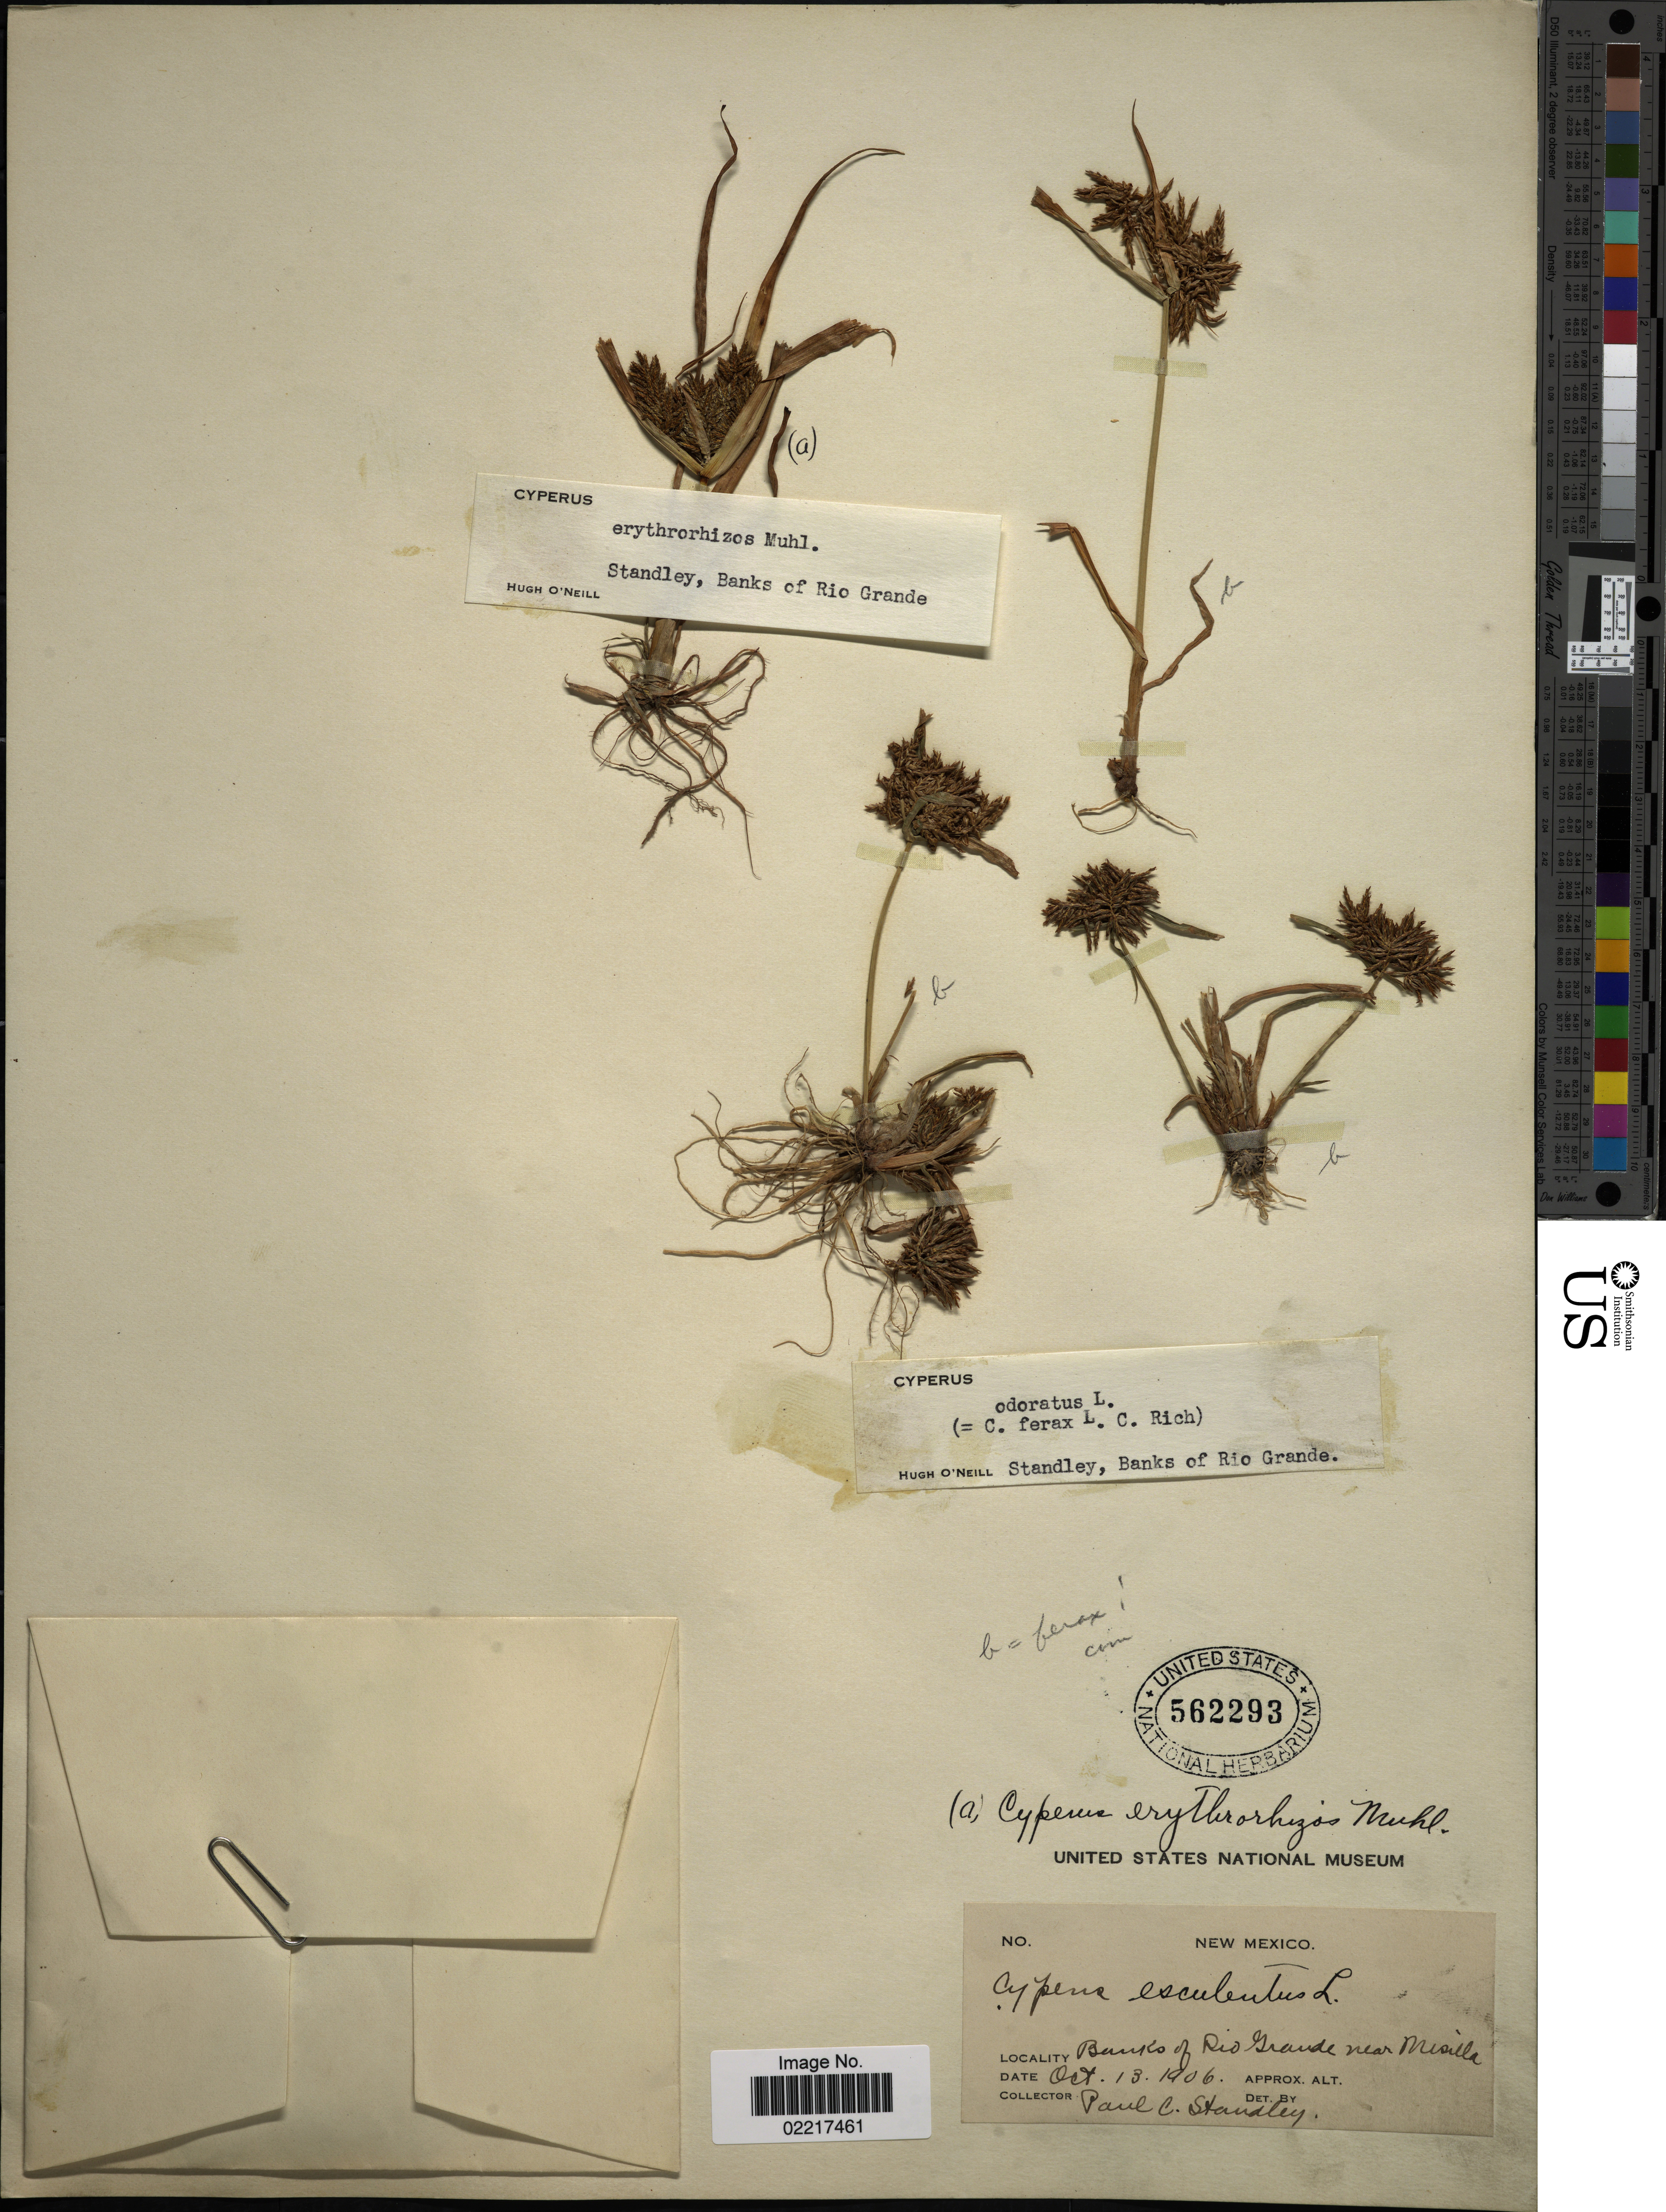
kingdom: Plantae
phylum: Tracheophyta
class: Liliopsida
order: Poales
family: Cyperaceae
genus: Cyperus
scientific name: Cyperus odoratus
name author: L.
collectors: P. C. Standley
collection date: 1906-10-13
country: United States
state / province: New Mexico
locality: Banks of Rio Grande near Misilla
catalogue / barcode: US 562293